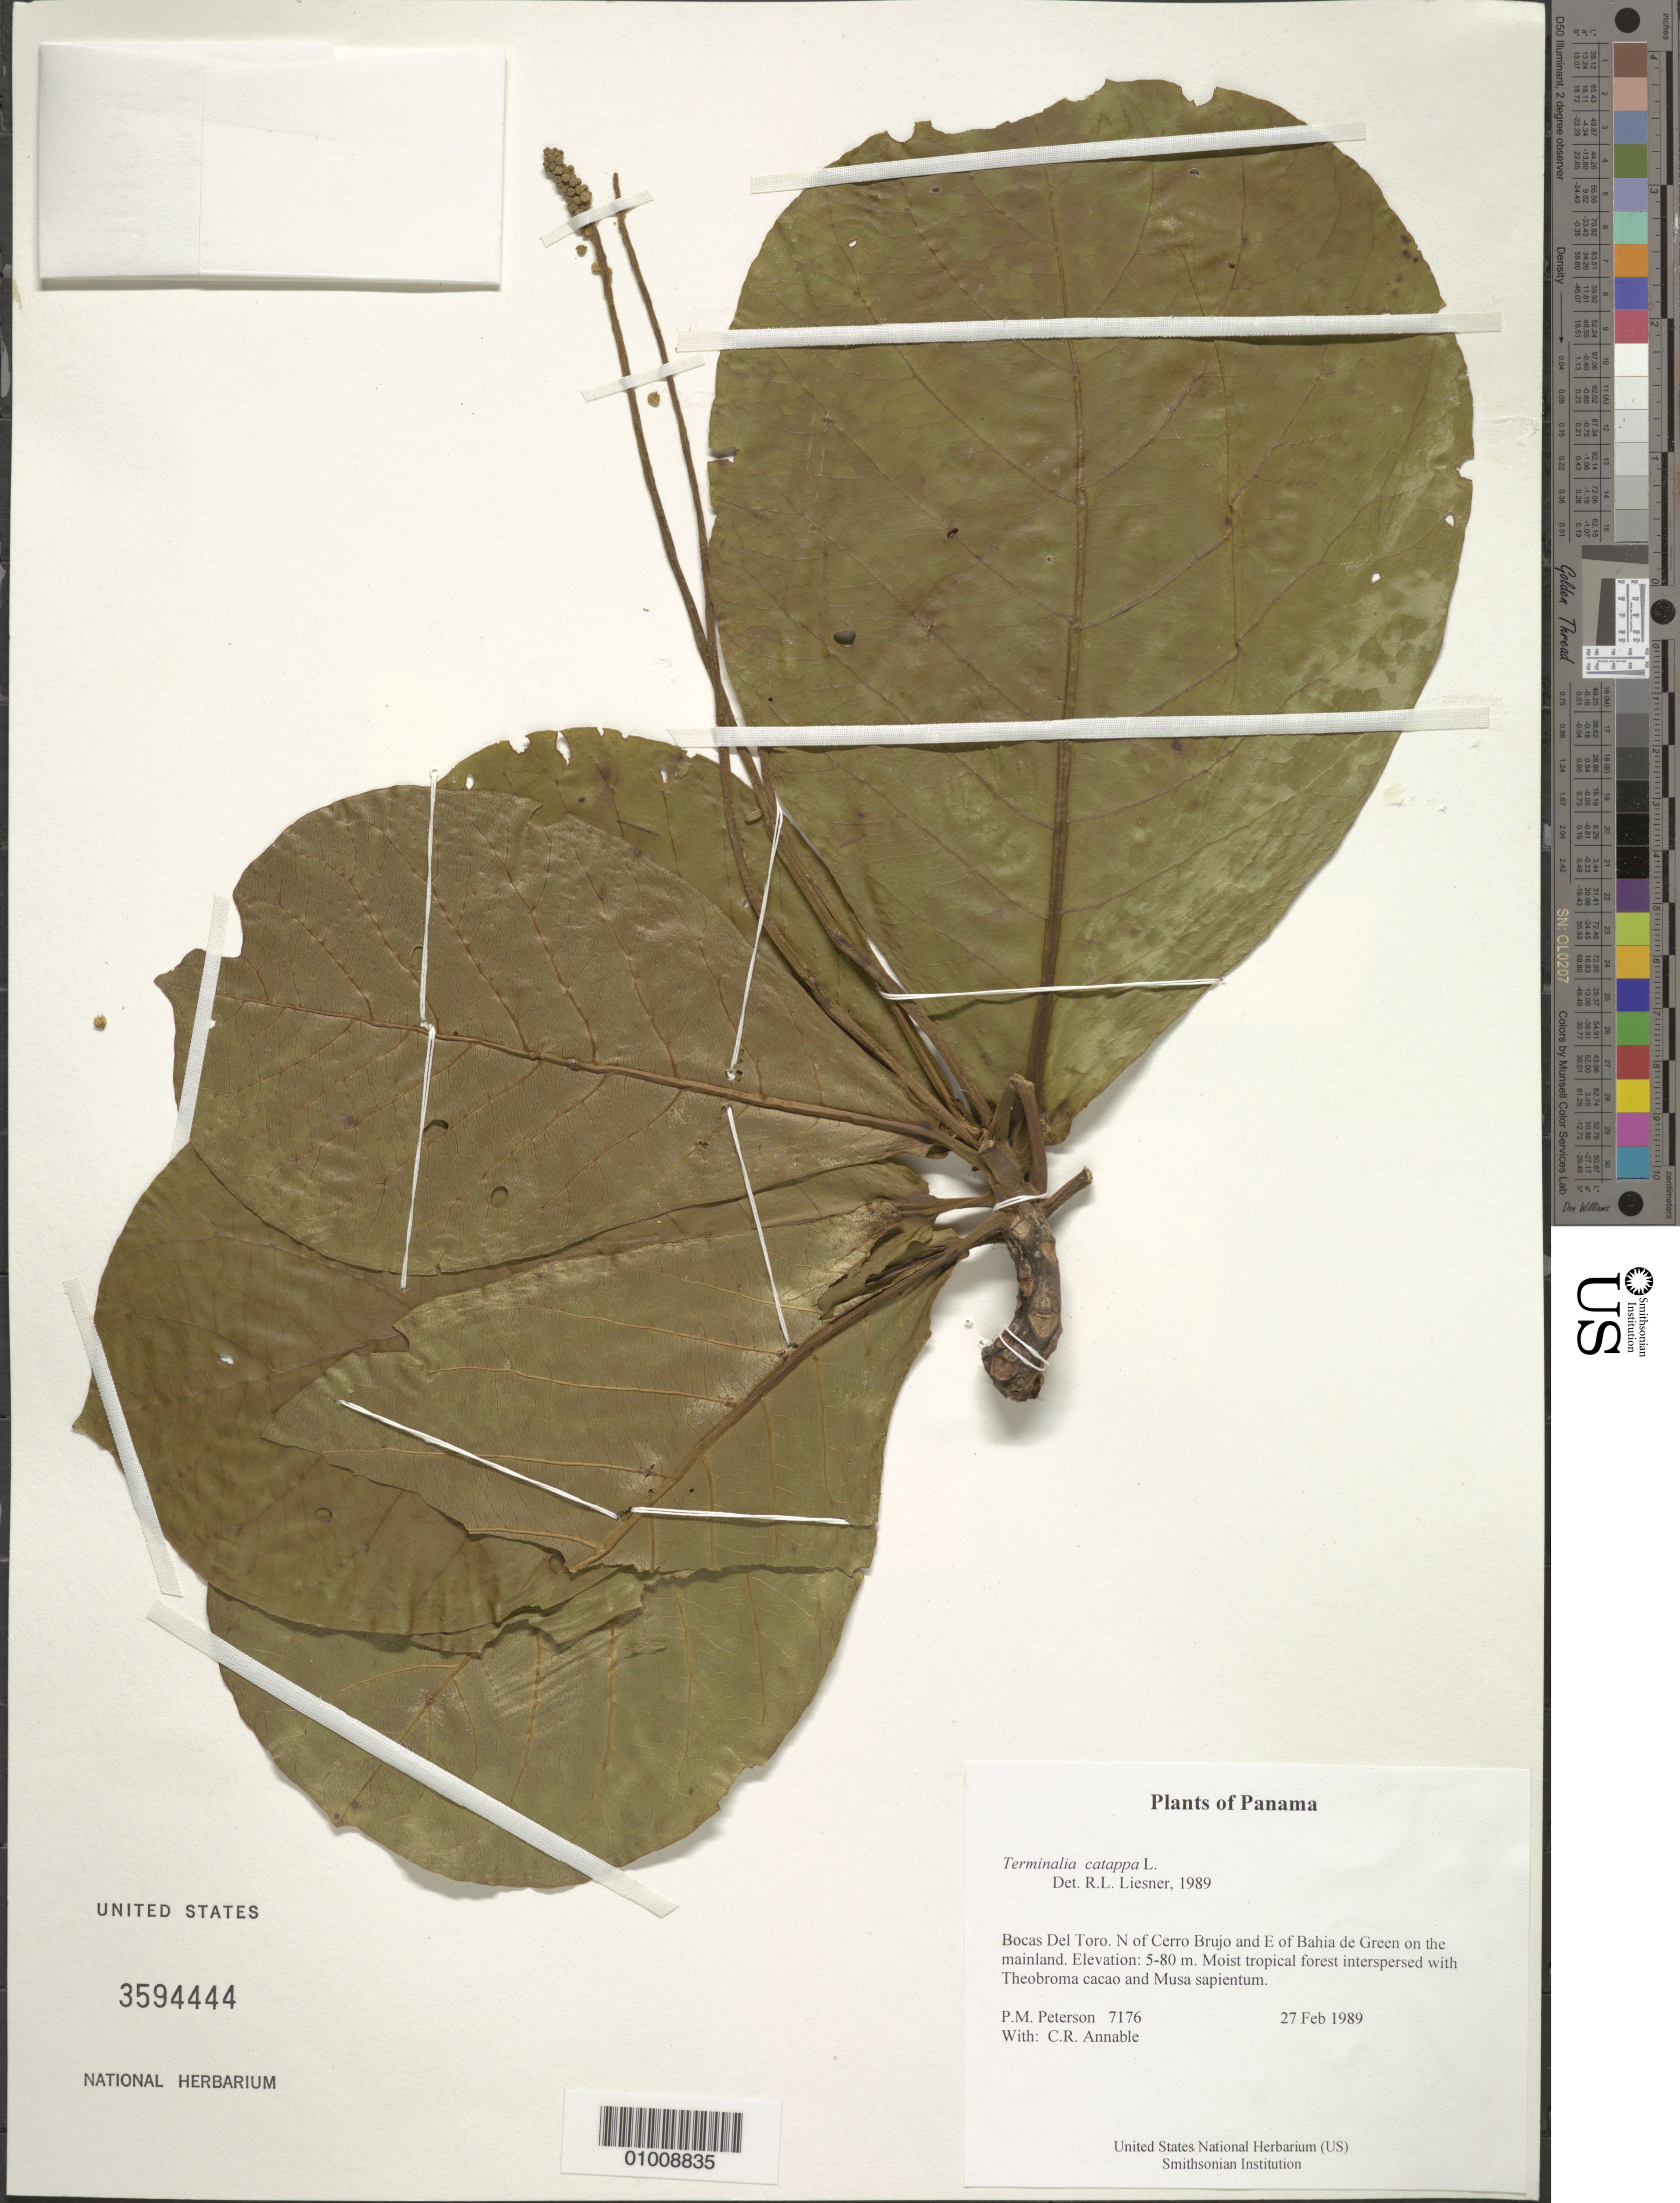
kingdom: Plantae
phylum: Tracheophyta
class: Magnoliopsida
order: Myrtales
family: Combretaceae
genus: Terminalia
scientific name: Terminalia catappa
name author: L.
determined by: Liesner, R. L.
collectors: P. M. Peterson & C. R. Annable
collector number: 07176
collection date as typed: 27 Feb 1989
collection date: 1989-02-27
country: Panama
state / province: Bocas del Toro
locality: N of Cerro Brujo and E of Bahia de Green on the mainland.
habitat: Moist tropical forest interspersed with Theobroma cacao and Musa sapientum.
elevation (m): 5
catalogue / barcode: US 3594444